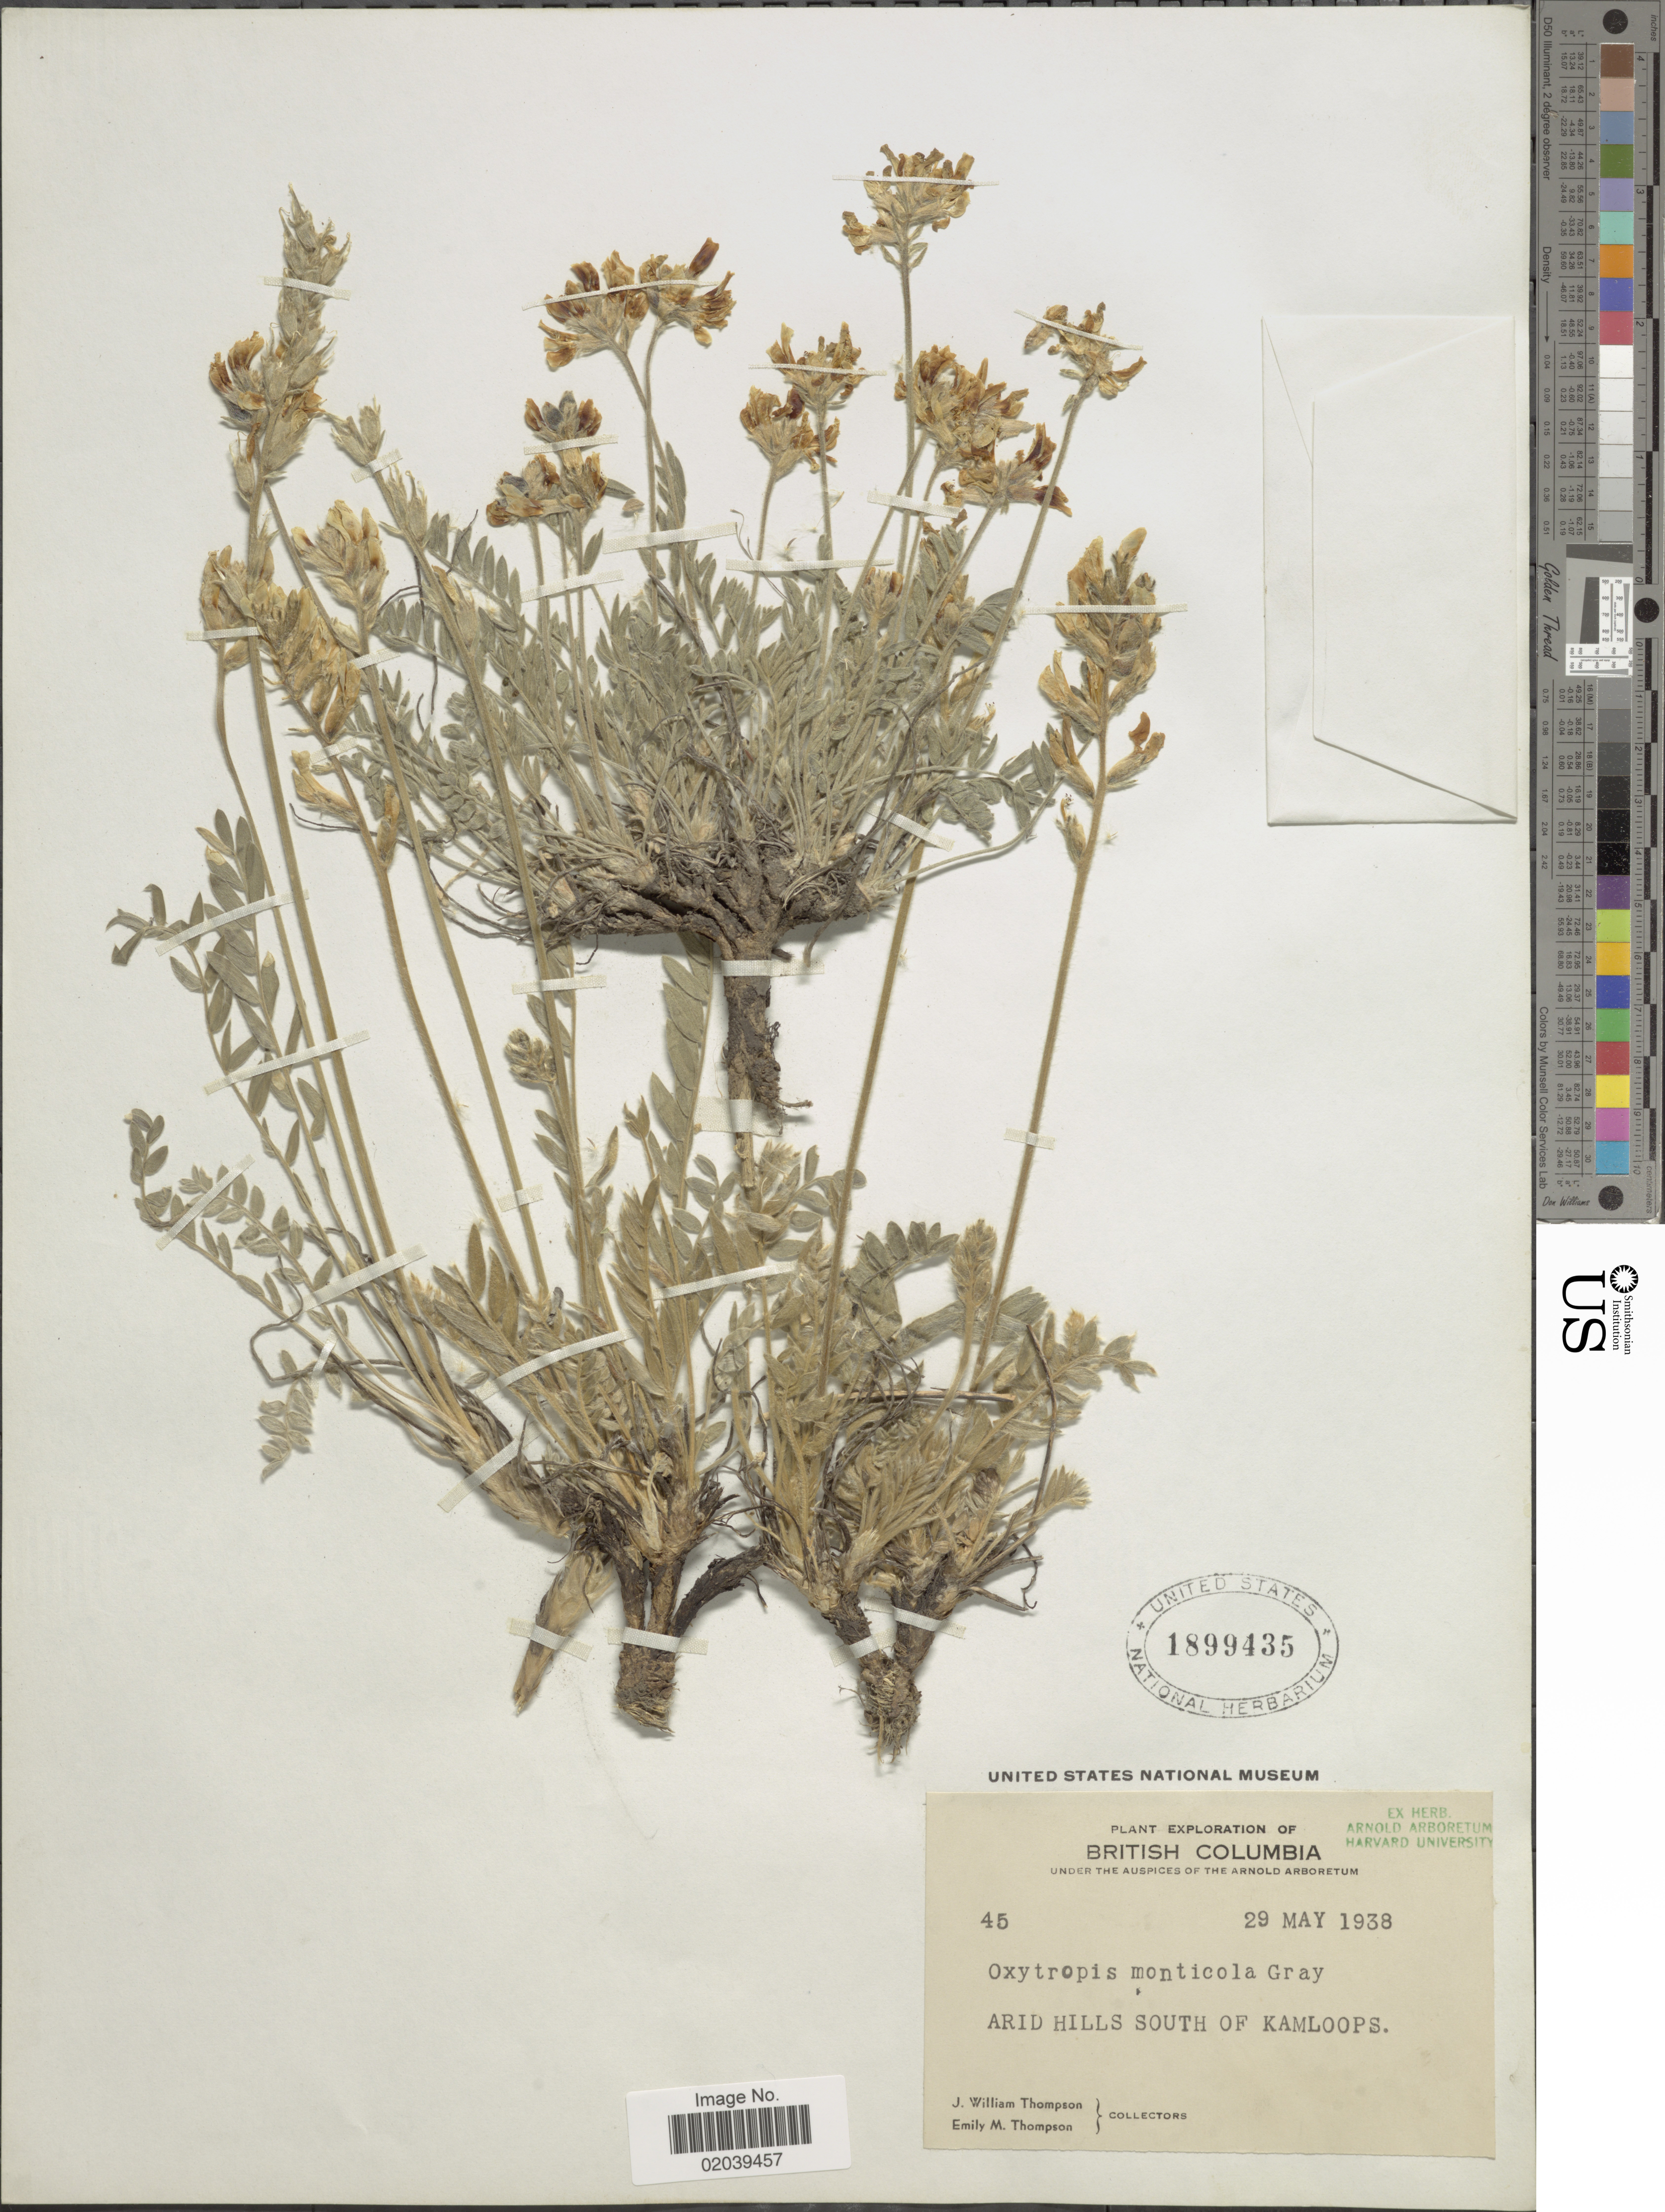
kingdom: Plantae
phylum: Tracheophyta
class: Magnoliopsida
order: Fabales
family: Fabaceae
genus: Oxytropis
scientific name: Oxytropis campestris var. gracilis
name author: (A. Nelson) Barneby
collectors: J. W. Thompson & E. M. Thompson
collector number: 45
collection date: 1938-05-29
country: Canada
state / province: British Columbia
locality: Arid hills south of Kamloops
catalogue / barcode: US 1899435